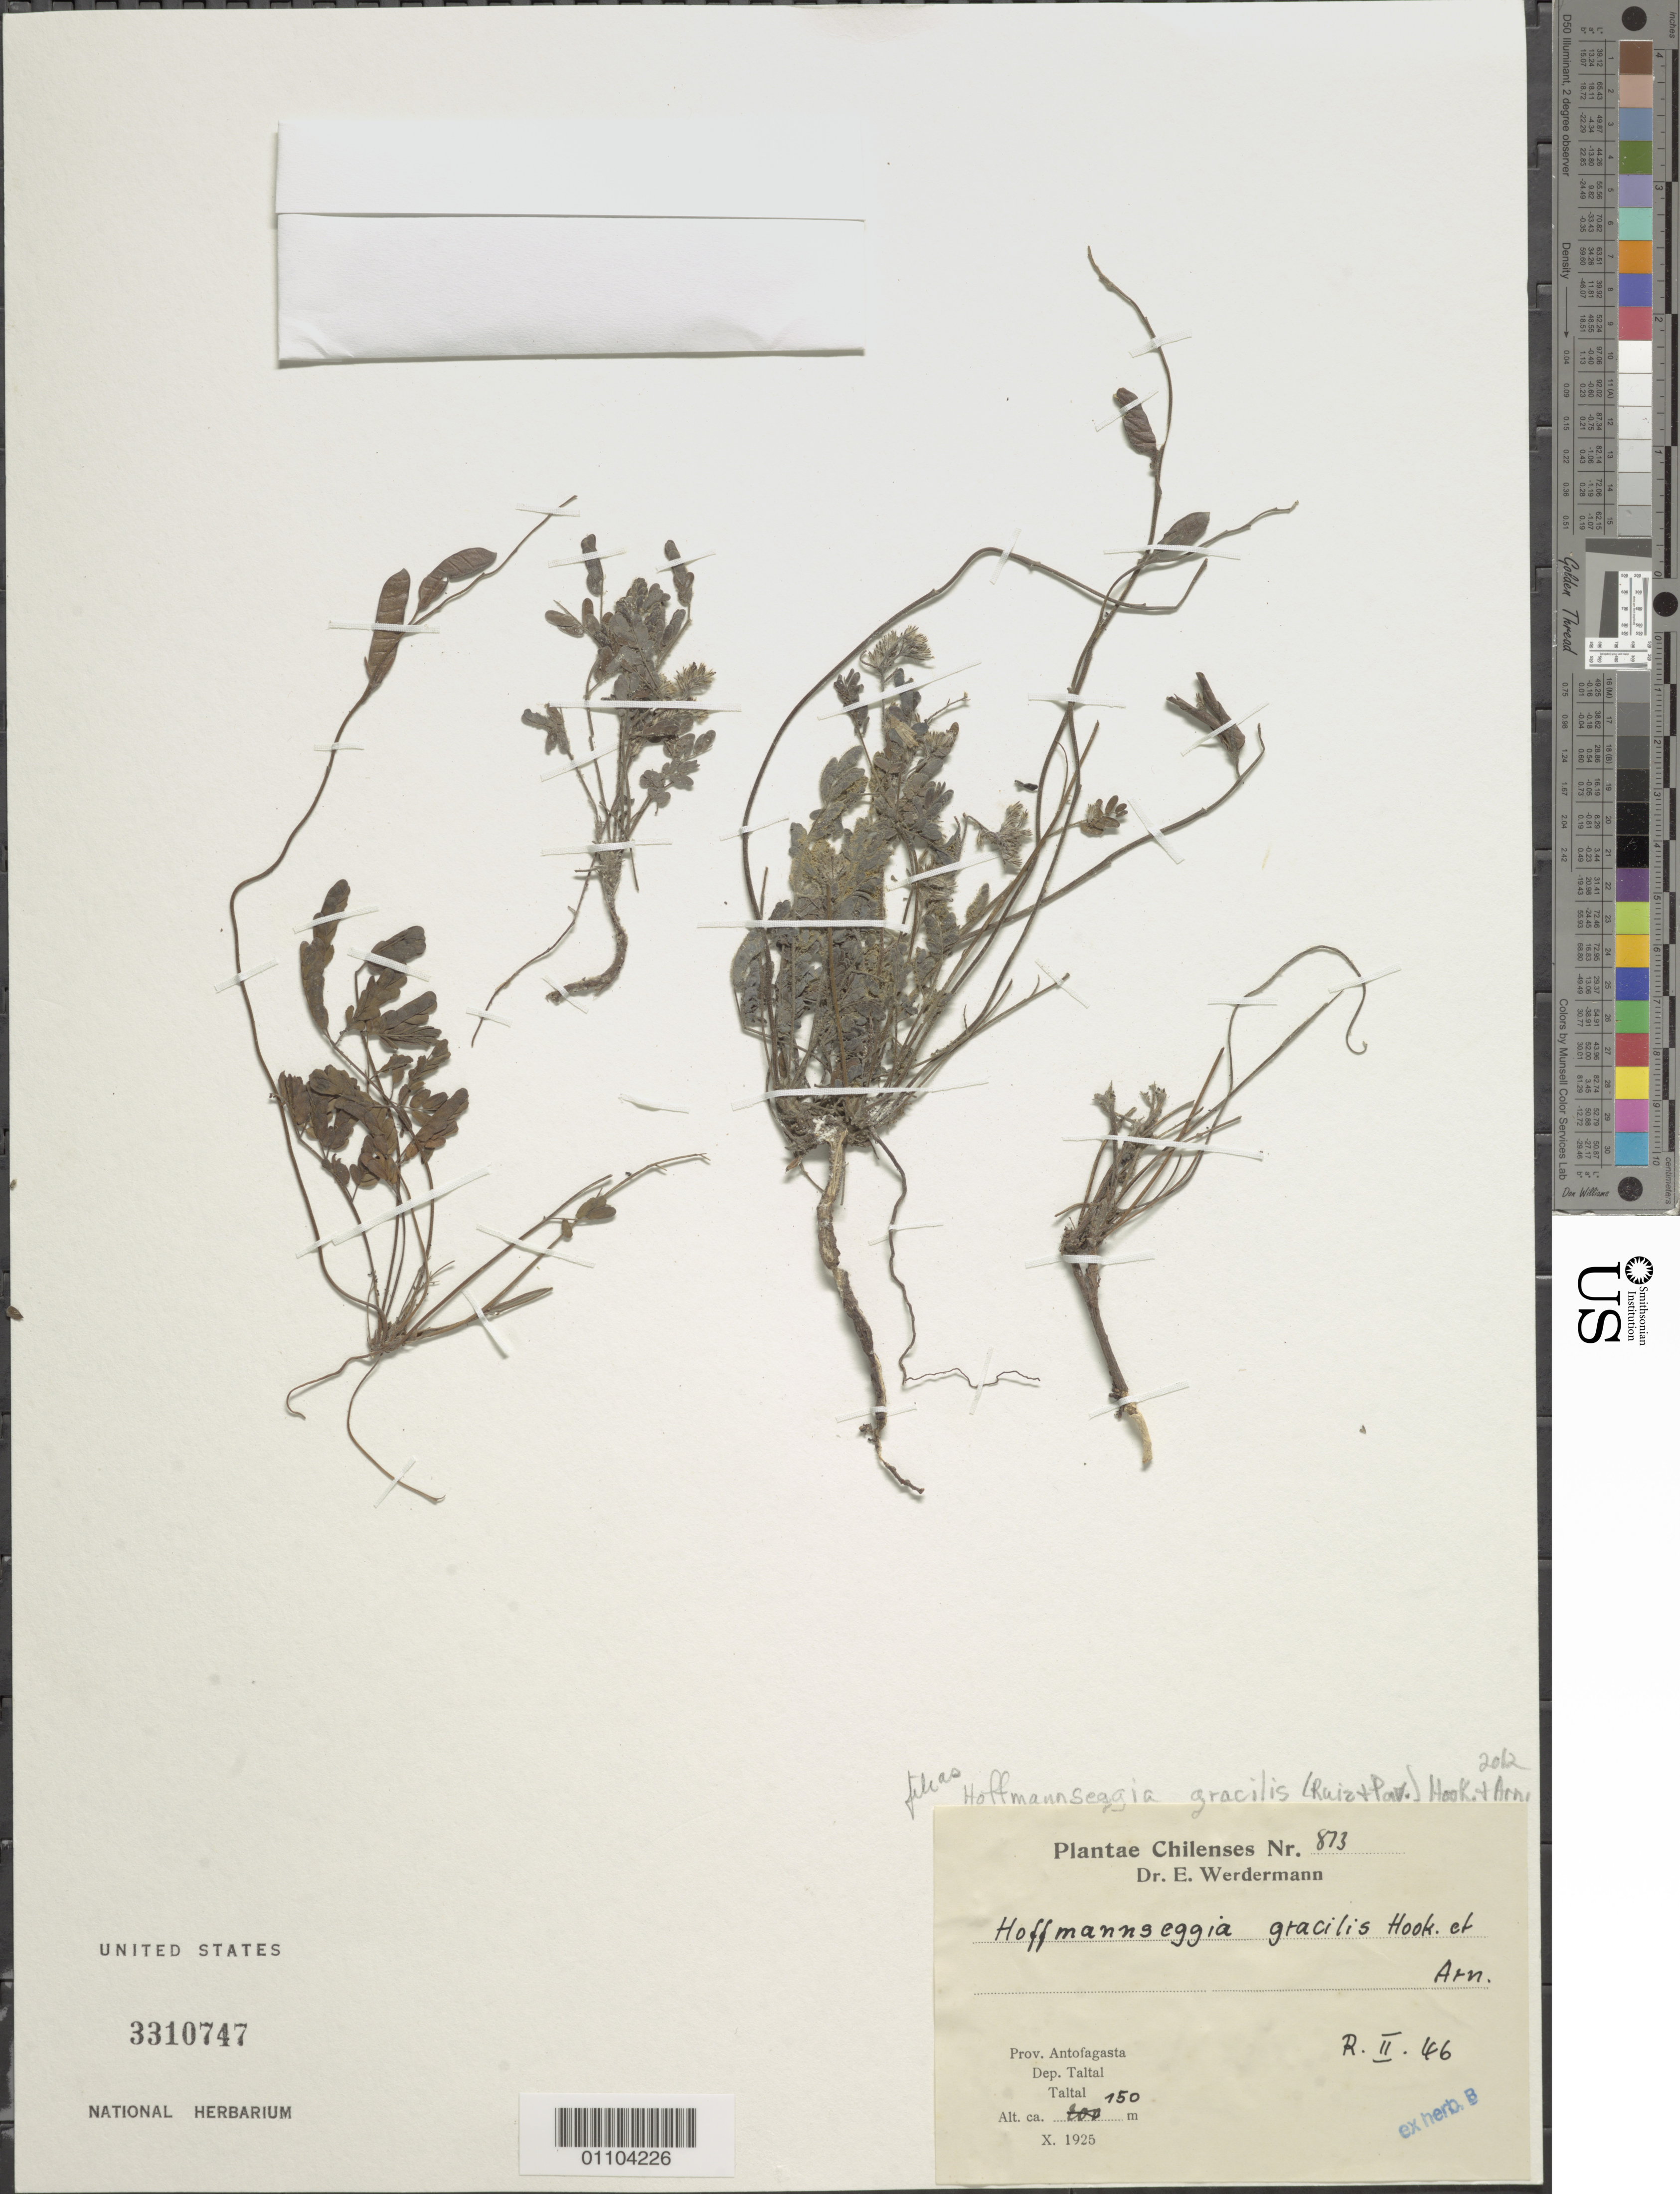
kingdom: Plantae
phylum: Tracheophyta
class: Magnoliopsida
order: Fabales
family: Fabaceae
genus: Hoffmannseggia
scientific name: Hoffmannseggia prostrata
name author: Lag. ex DC.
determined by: Simpson, B. B.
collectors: E. Werdermann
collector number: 873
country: Chile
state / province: Antofagasta (II)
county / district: Taltal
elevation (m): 150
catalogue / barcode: US 3310747